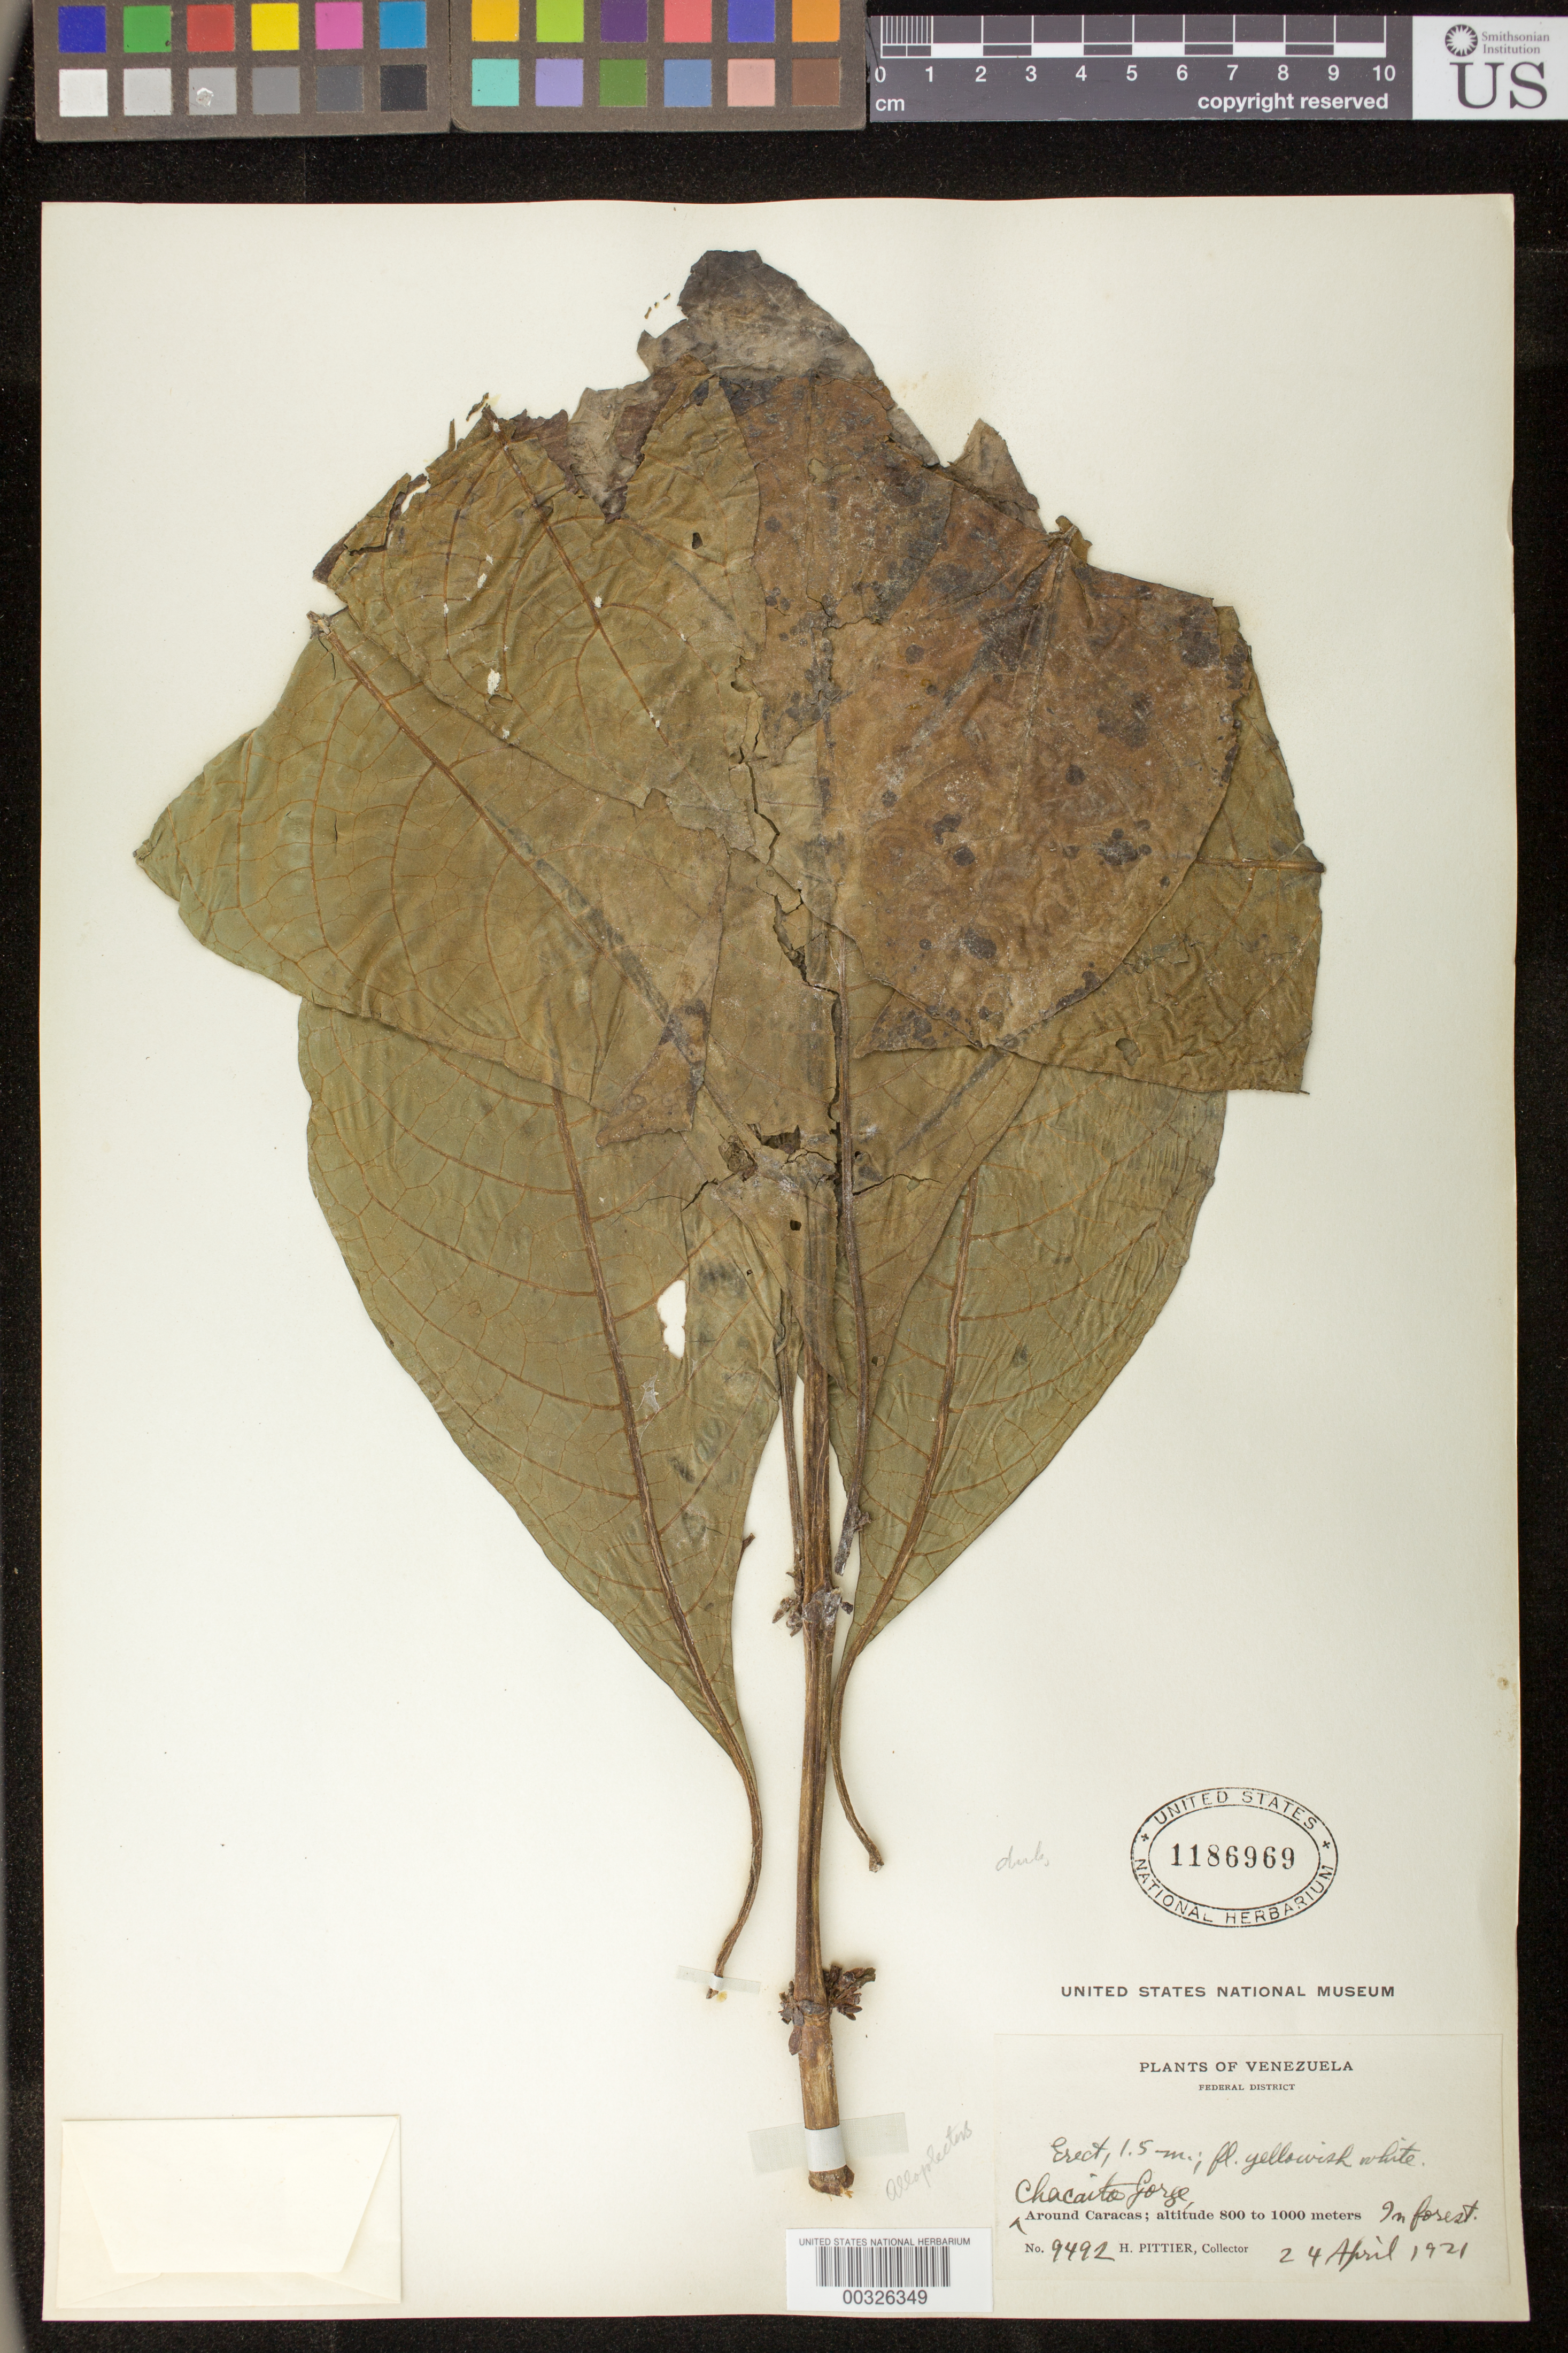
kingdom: Plantae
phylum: Tracheophyta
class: Magnoliopsida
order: Lamiales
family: Gesneriaceae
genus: Besleria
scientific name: Besleria sp.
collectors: H. F. Pittier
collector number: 9492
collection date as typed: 24 Apr 1921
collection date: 1921-04-24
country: Venezuela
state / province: Distrito Federal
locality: Chacaito Gorge, around Caracas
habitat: In forest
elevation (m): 800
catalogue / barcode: US 1186969